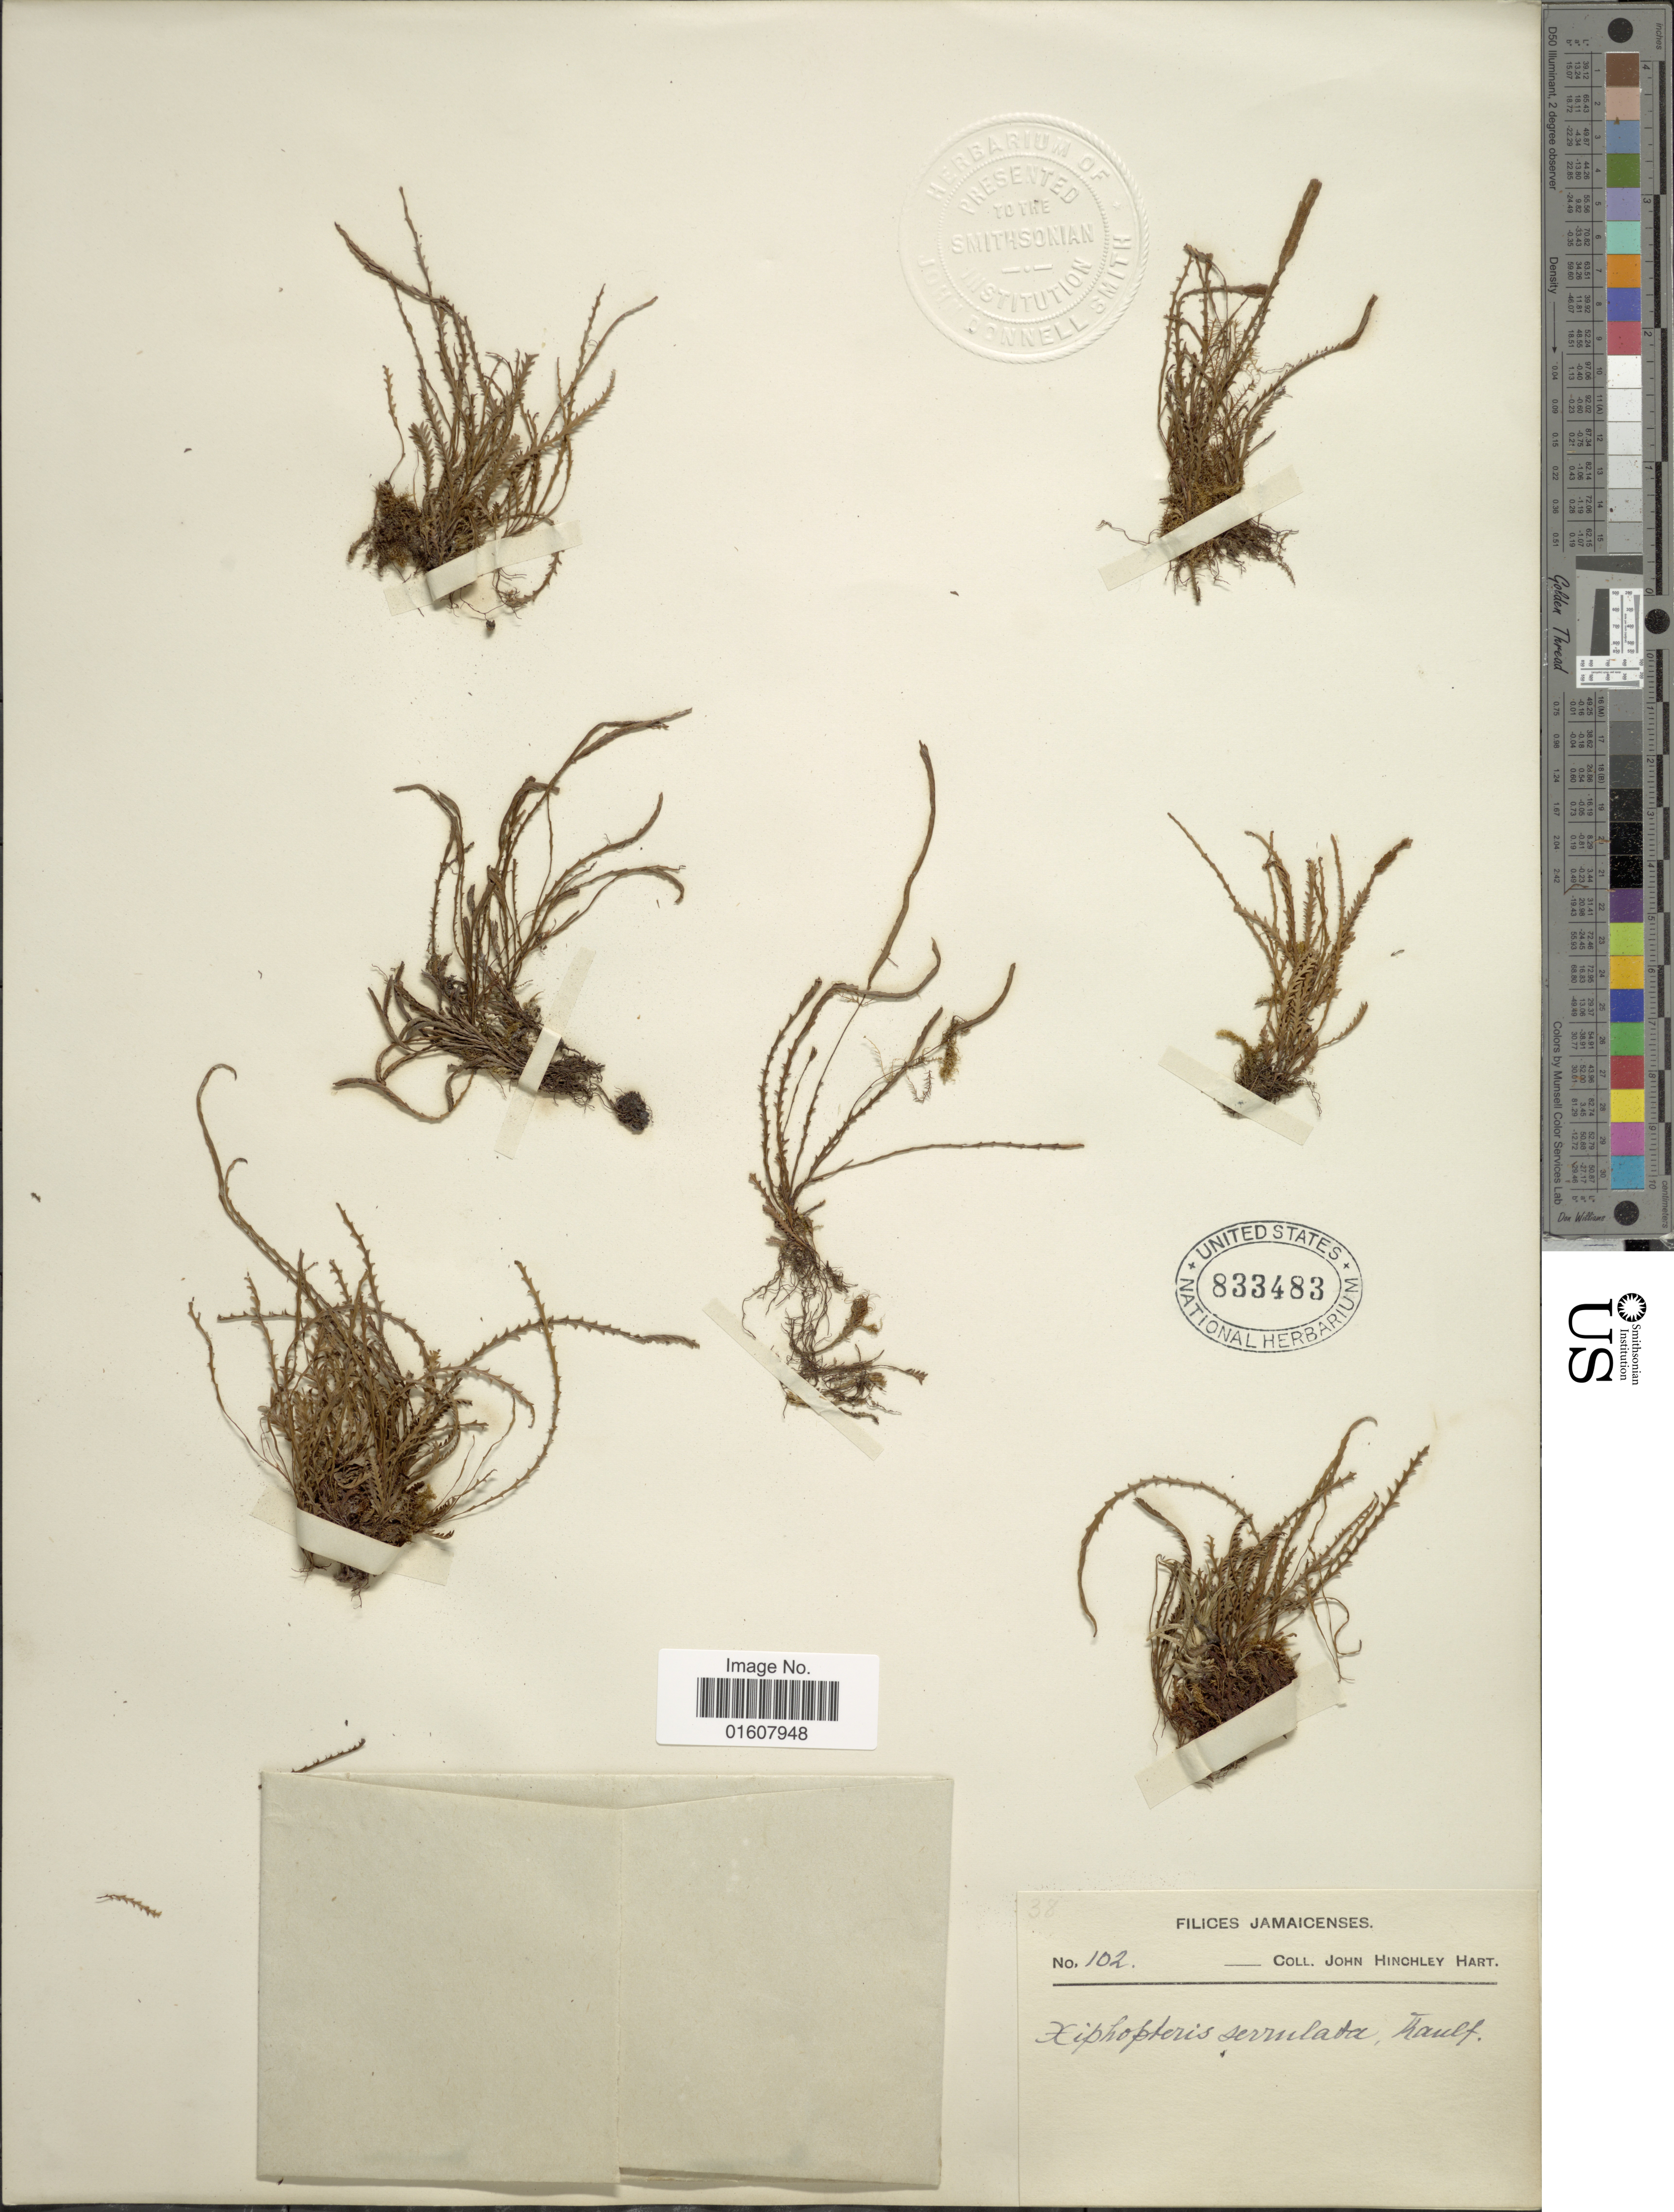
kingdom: Plantae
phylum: Tracheophyta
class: Polypodiopsida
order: Polypodiales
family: Polypodiaceae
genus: Cochlidium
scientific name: Cochlidium serrulatum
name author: (Sw.) L.E. Bishop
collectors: J. H. Hart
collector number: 102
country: Jamaica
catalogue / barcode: US 833483